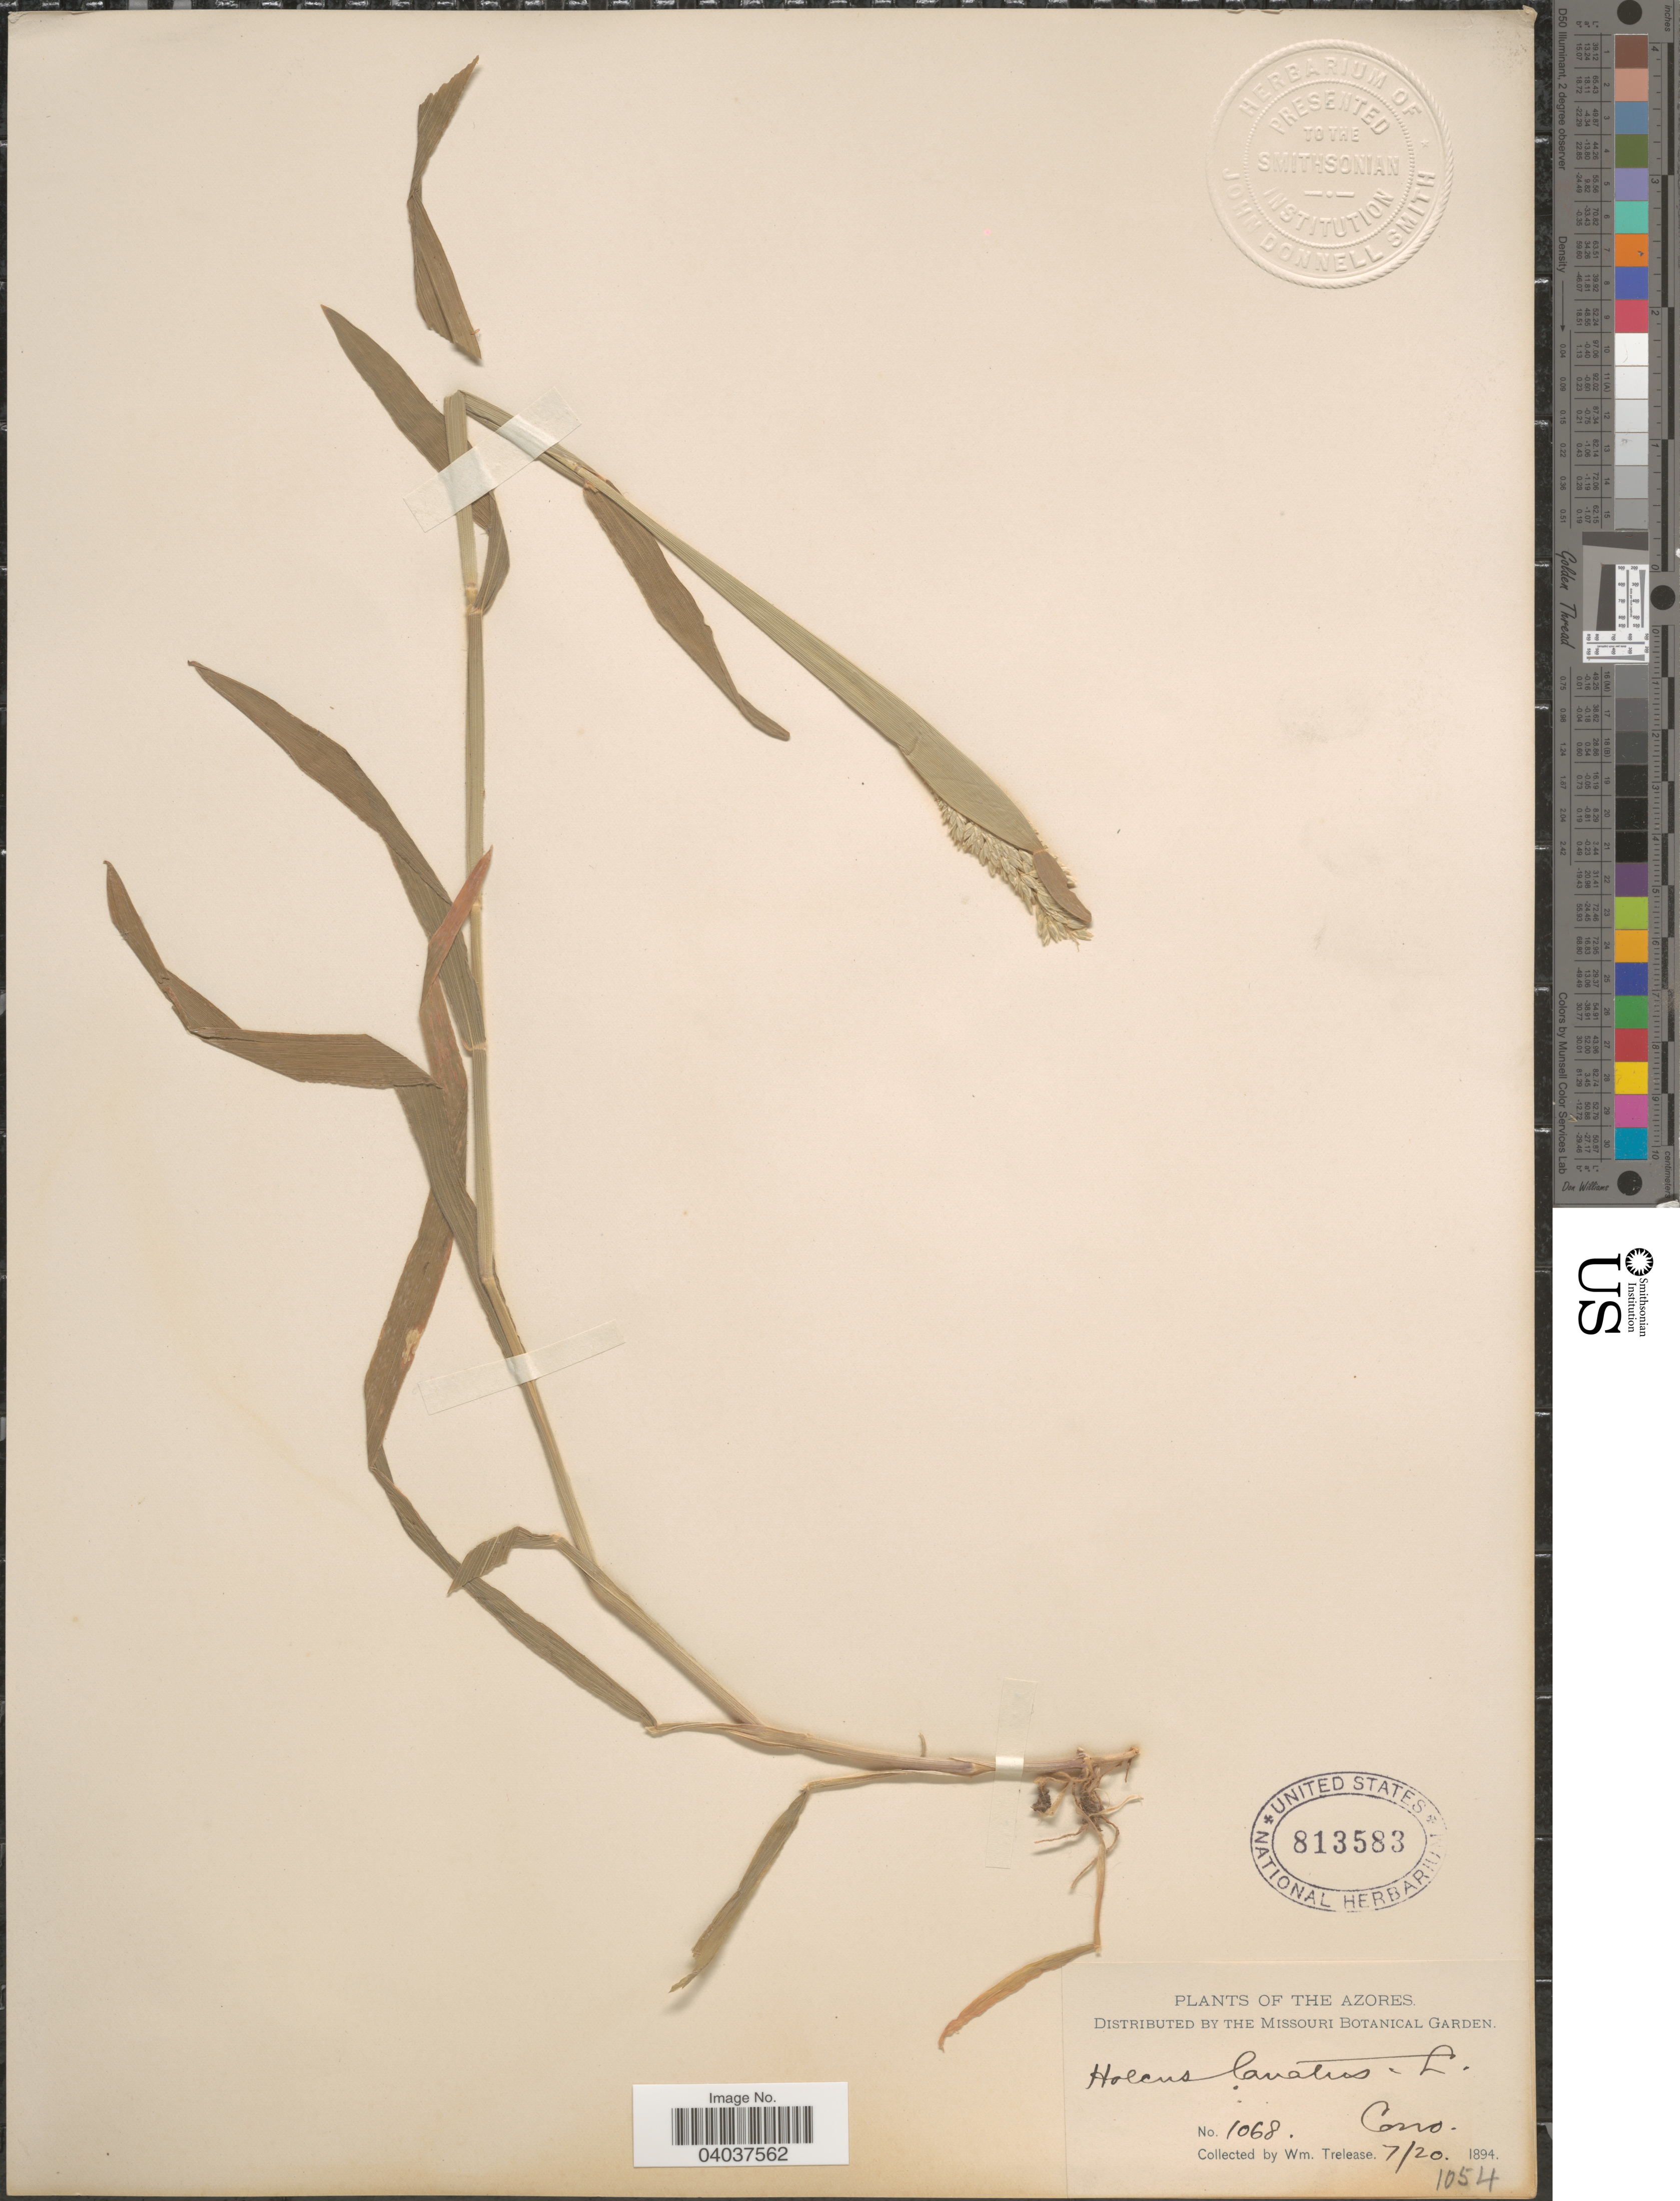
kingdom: Plantae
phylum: Tracheophyta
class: Liliopsida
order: Poales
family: Poaceae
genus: Holcus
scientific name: Holcus lanatus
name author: L.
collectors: W. Trelease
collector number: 1068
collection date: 1894-07-20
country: Portugal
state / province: Azores (Aut. Reg.)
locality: The Azores. Cano.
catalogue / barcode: US 813583